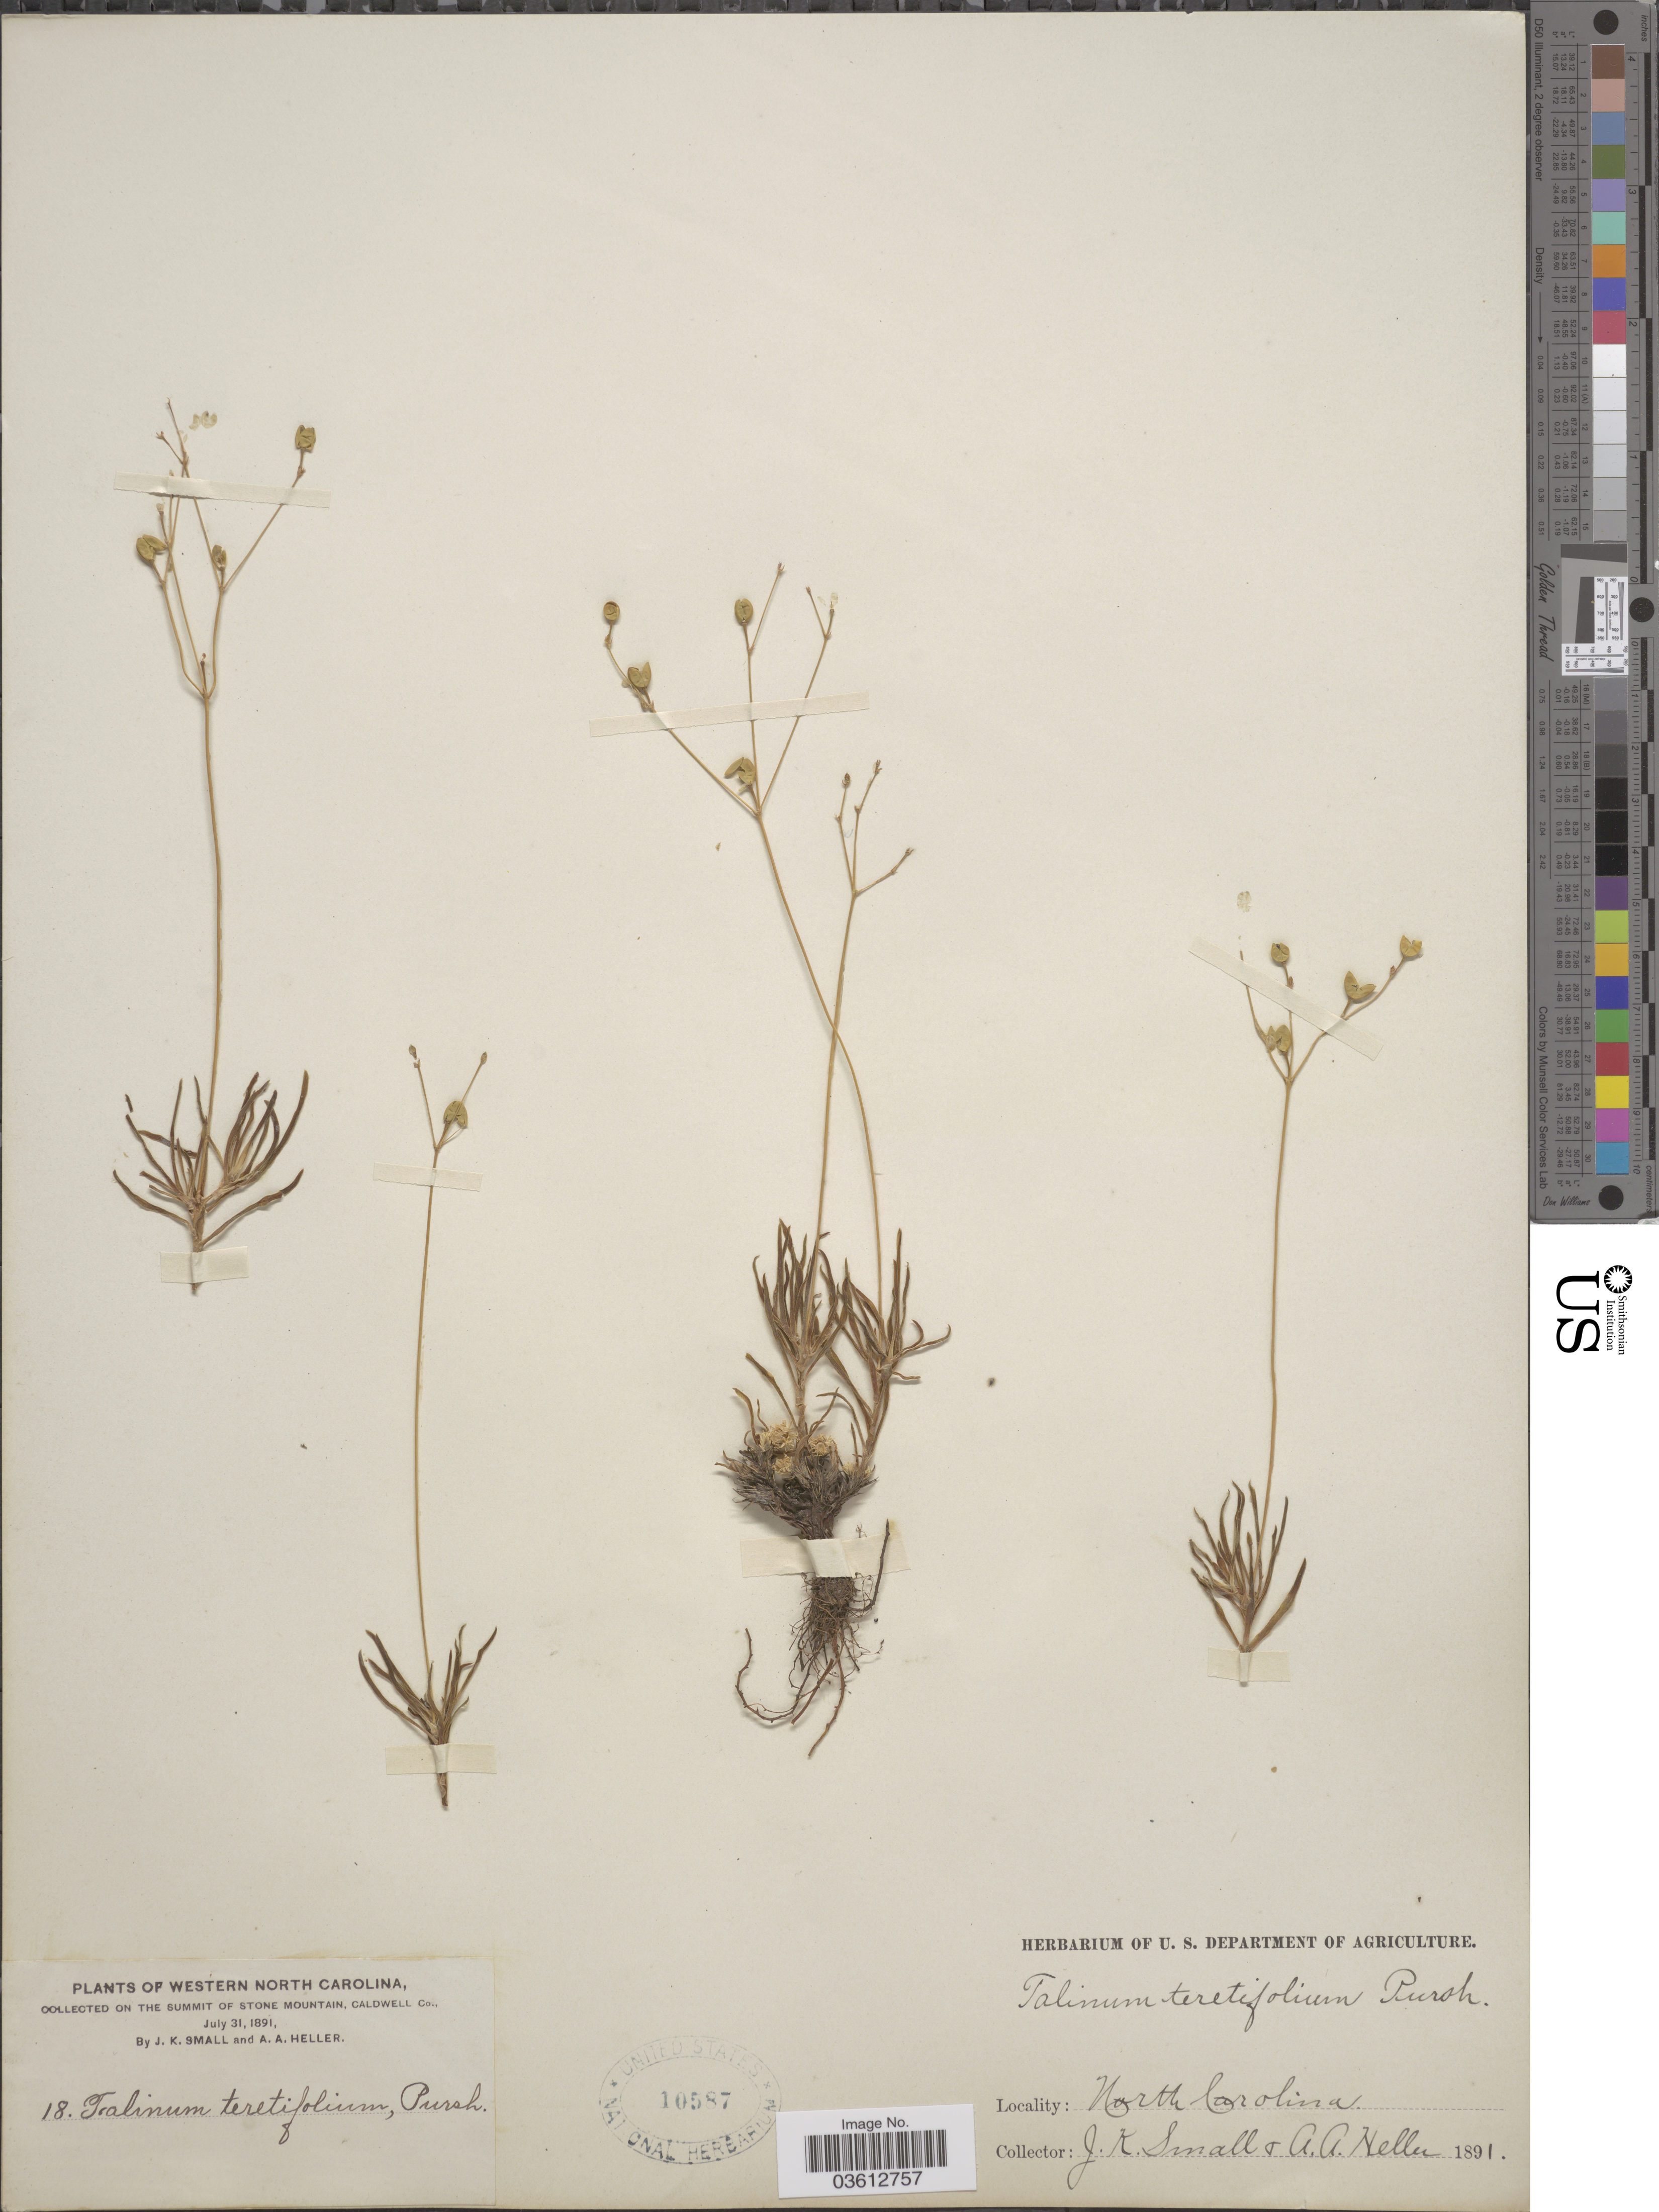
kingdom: Plantae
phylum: Tracheophyta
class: Magnoliopsida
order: Caryophyllales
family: Talinaceae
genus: Talinum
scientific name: Talinum teretifolium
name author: Pursh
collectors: J. K. Small & A. A. Heller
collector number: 18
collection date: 1891-07-31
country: United States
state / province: North Carolina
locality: Western North Carolina. On the summit of Stone Mountain, Caldwell Co.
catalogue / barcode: US 10587